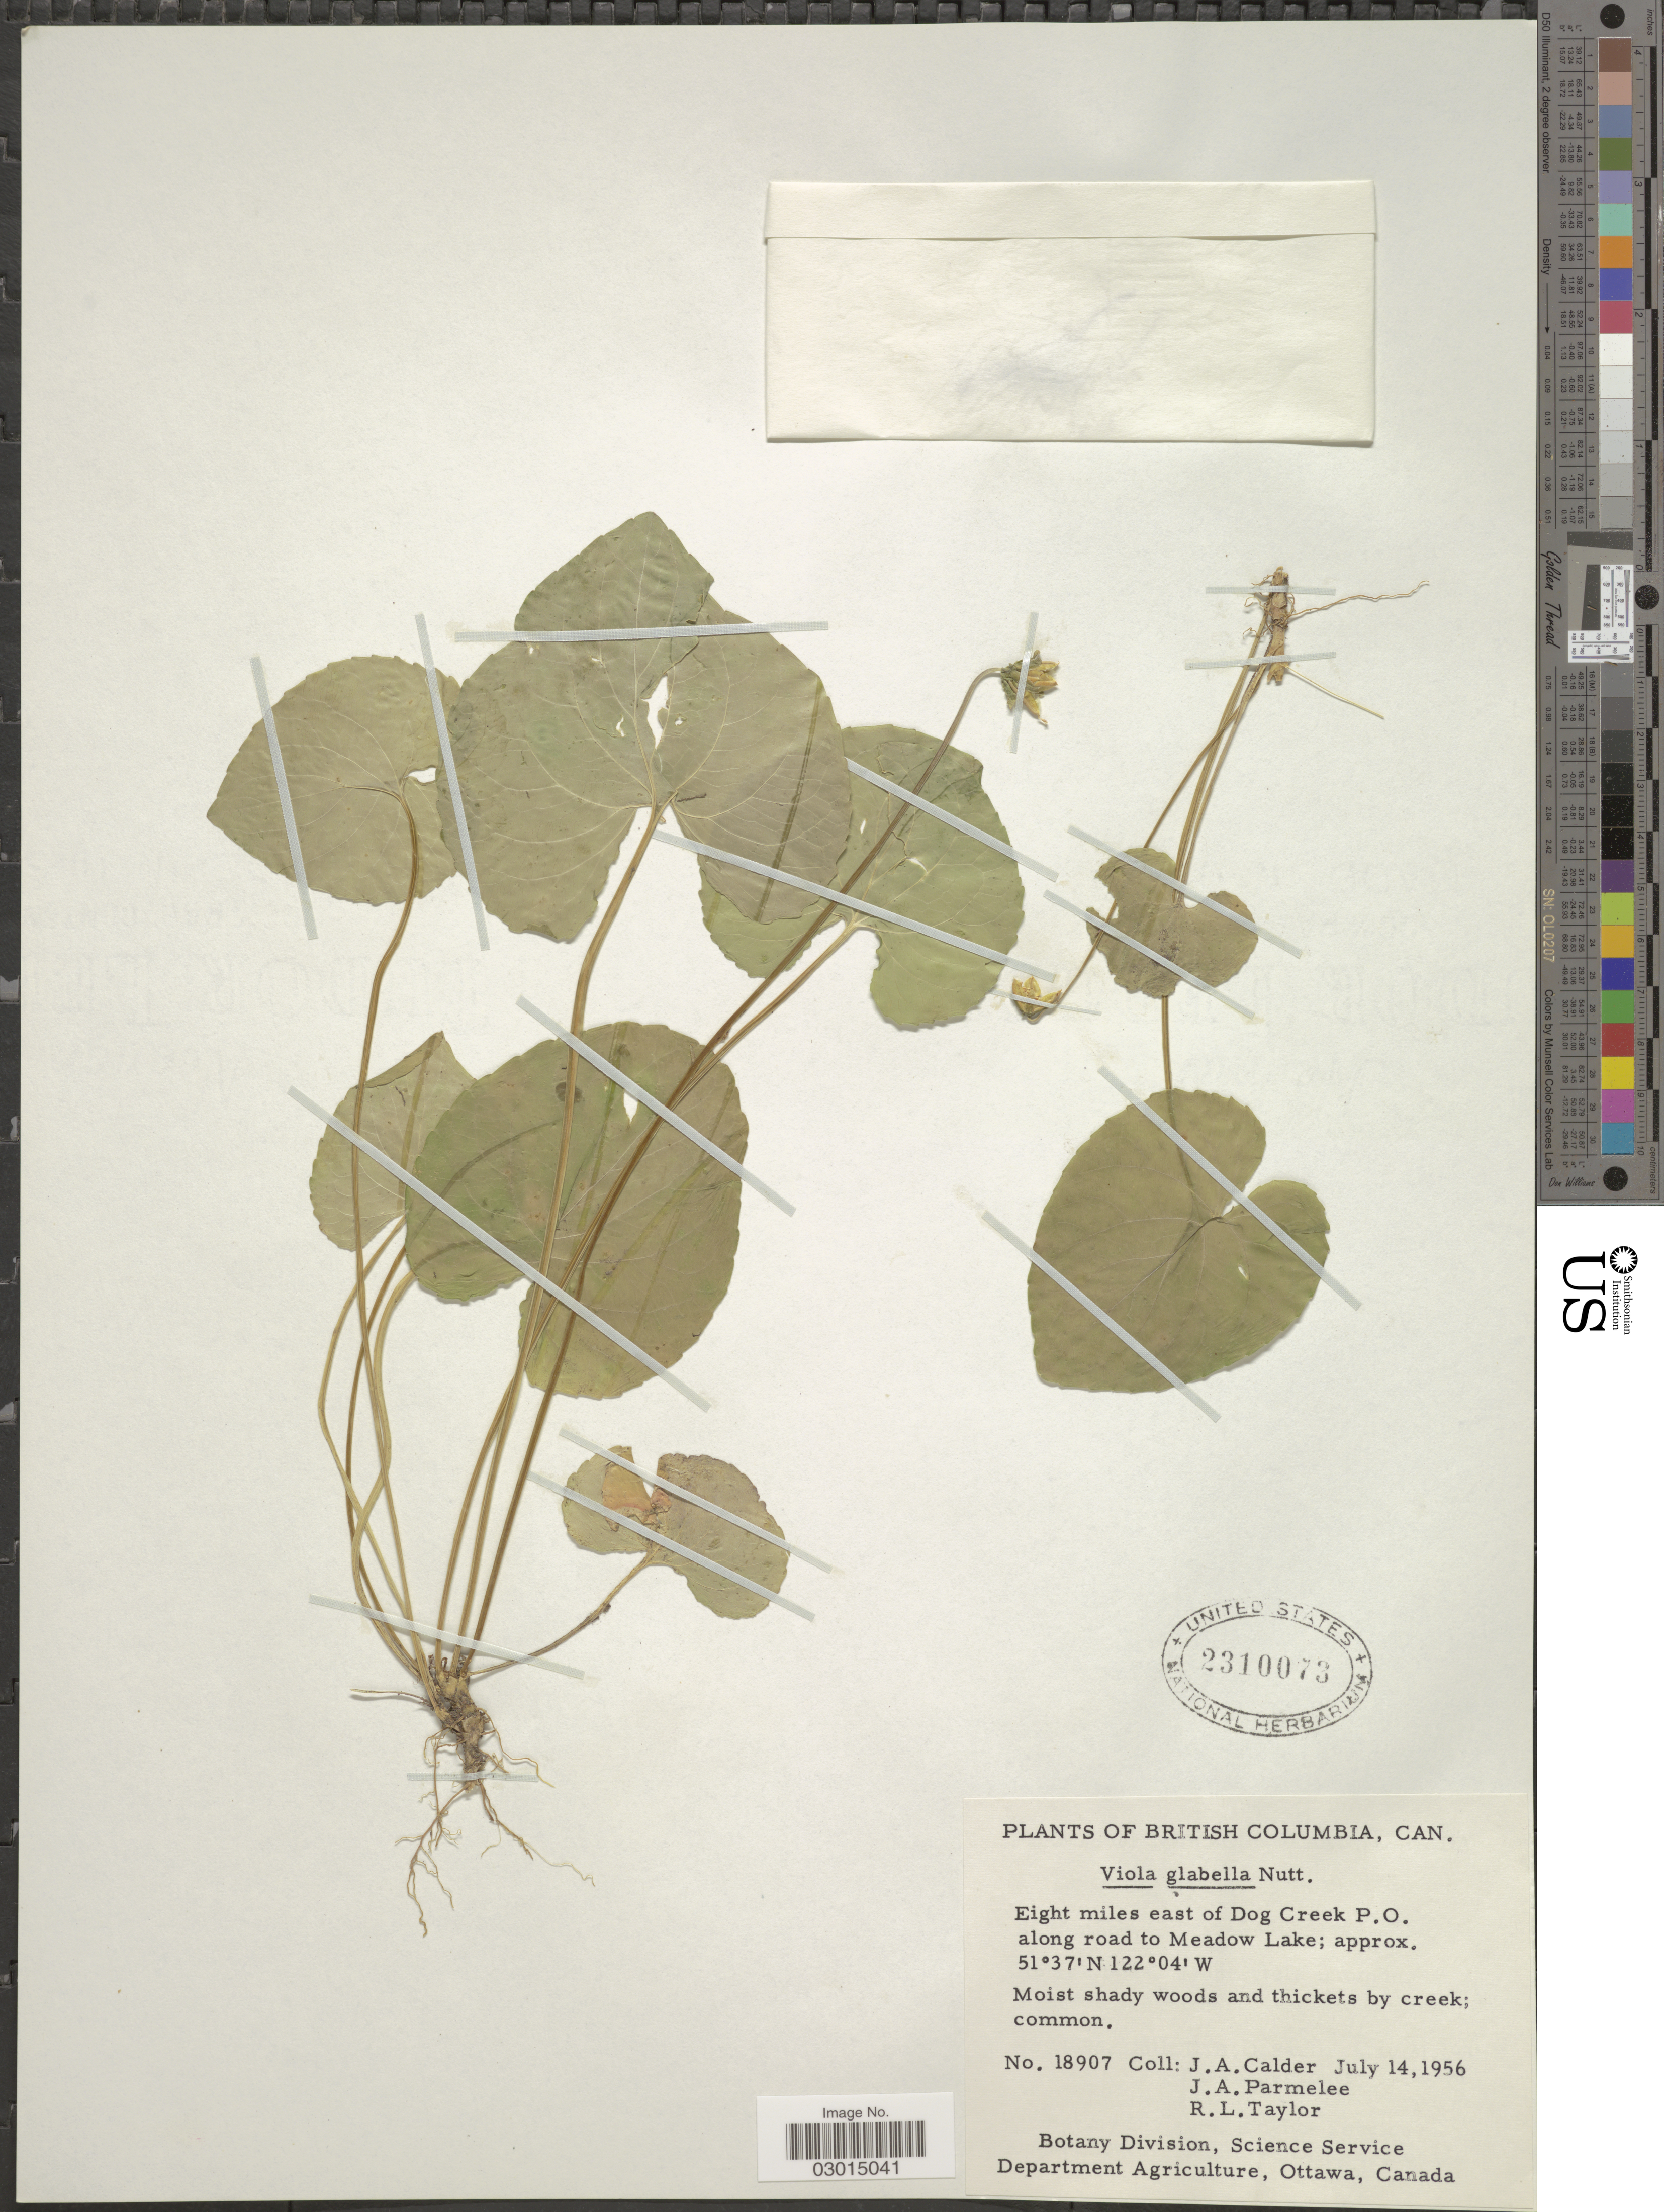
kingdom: Plantae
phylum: Tracheophyta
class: Magnoliopsida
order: Malpighiales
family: Violaceae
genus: Viola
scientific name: Viola glabella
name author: Nutt.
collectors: J. A. Calder, J. A. Parmelee & R. Taylor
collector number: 18907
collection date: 1956-07-14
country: Canada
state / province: British Columbia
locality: Eight miles east of Dog Creek P.O. along road to Meadow Lake.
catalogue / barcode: US 2310073